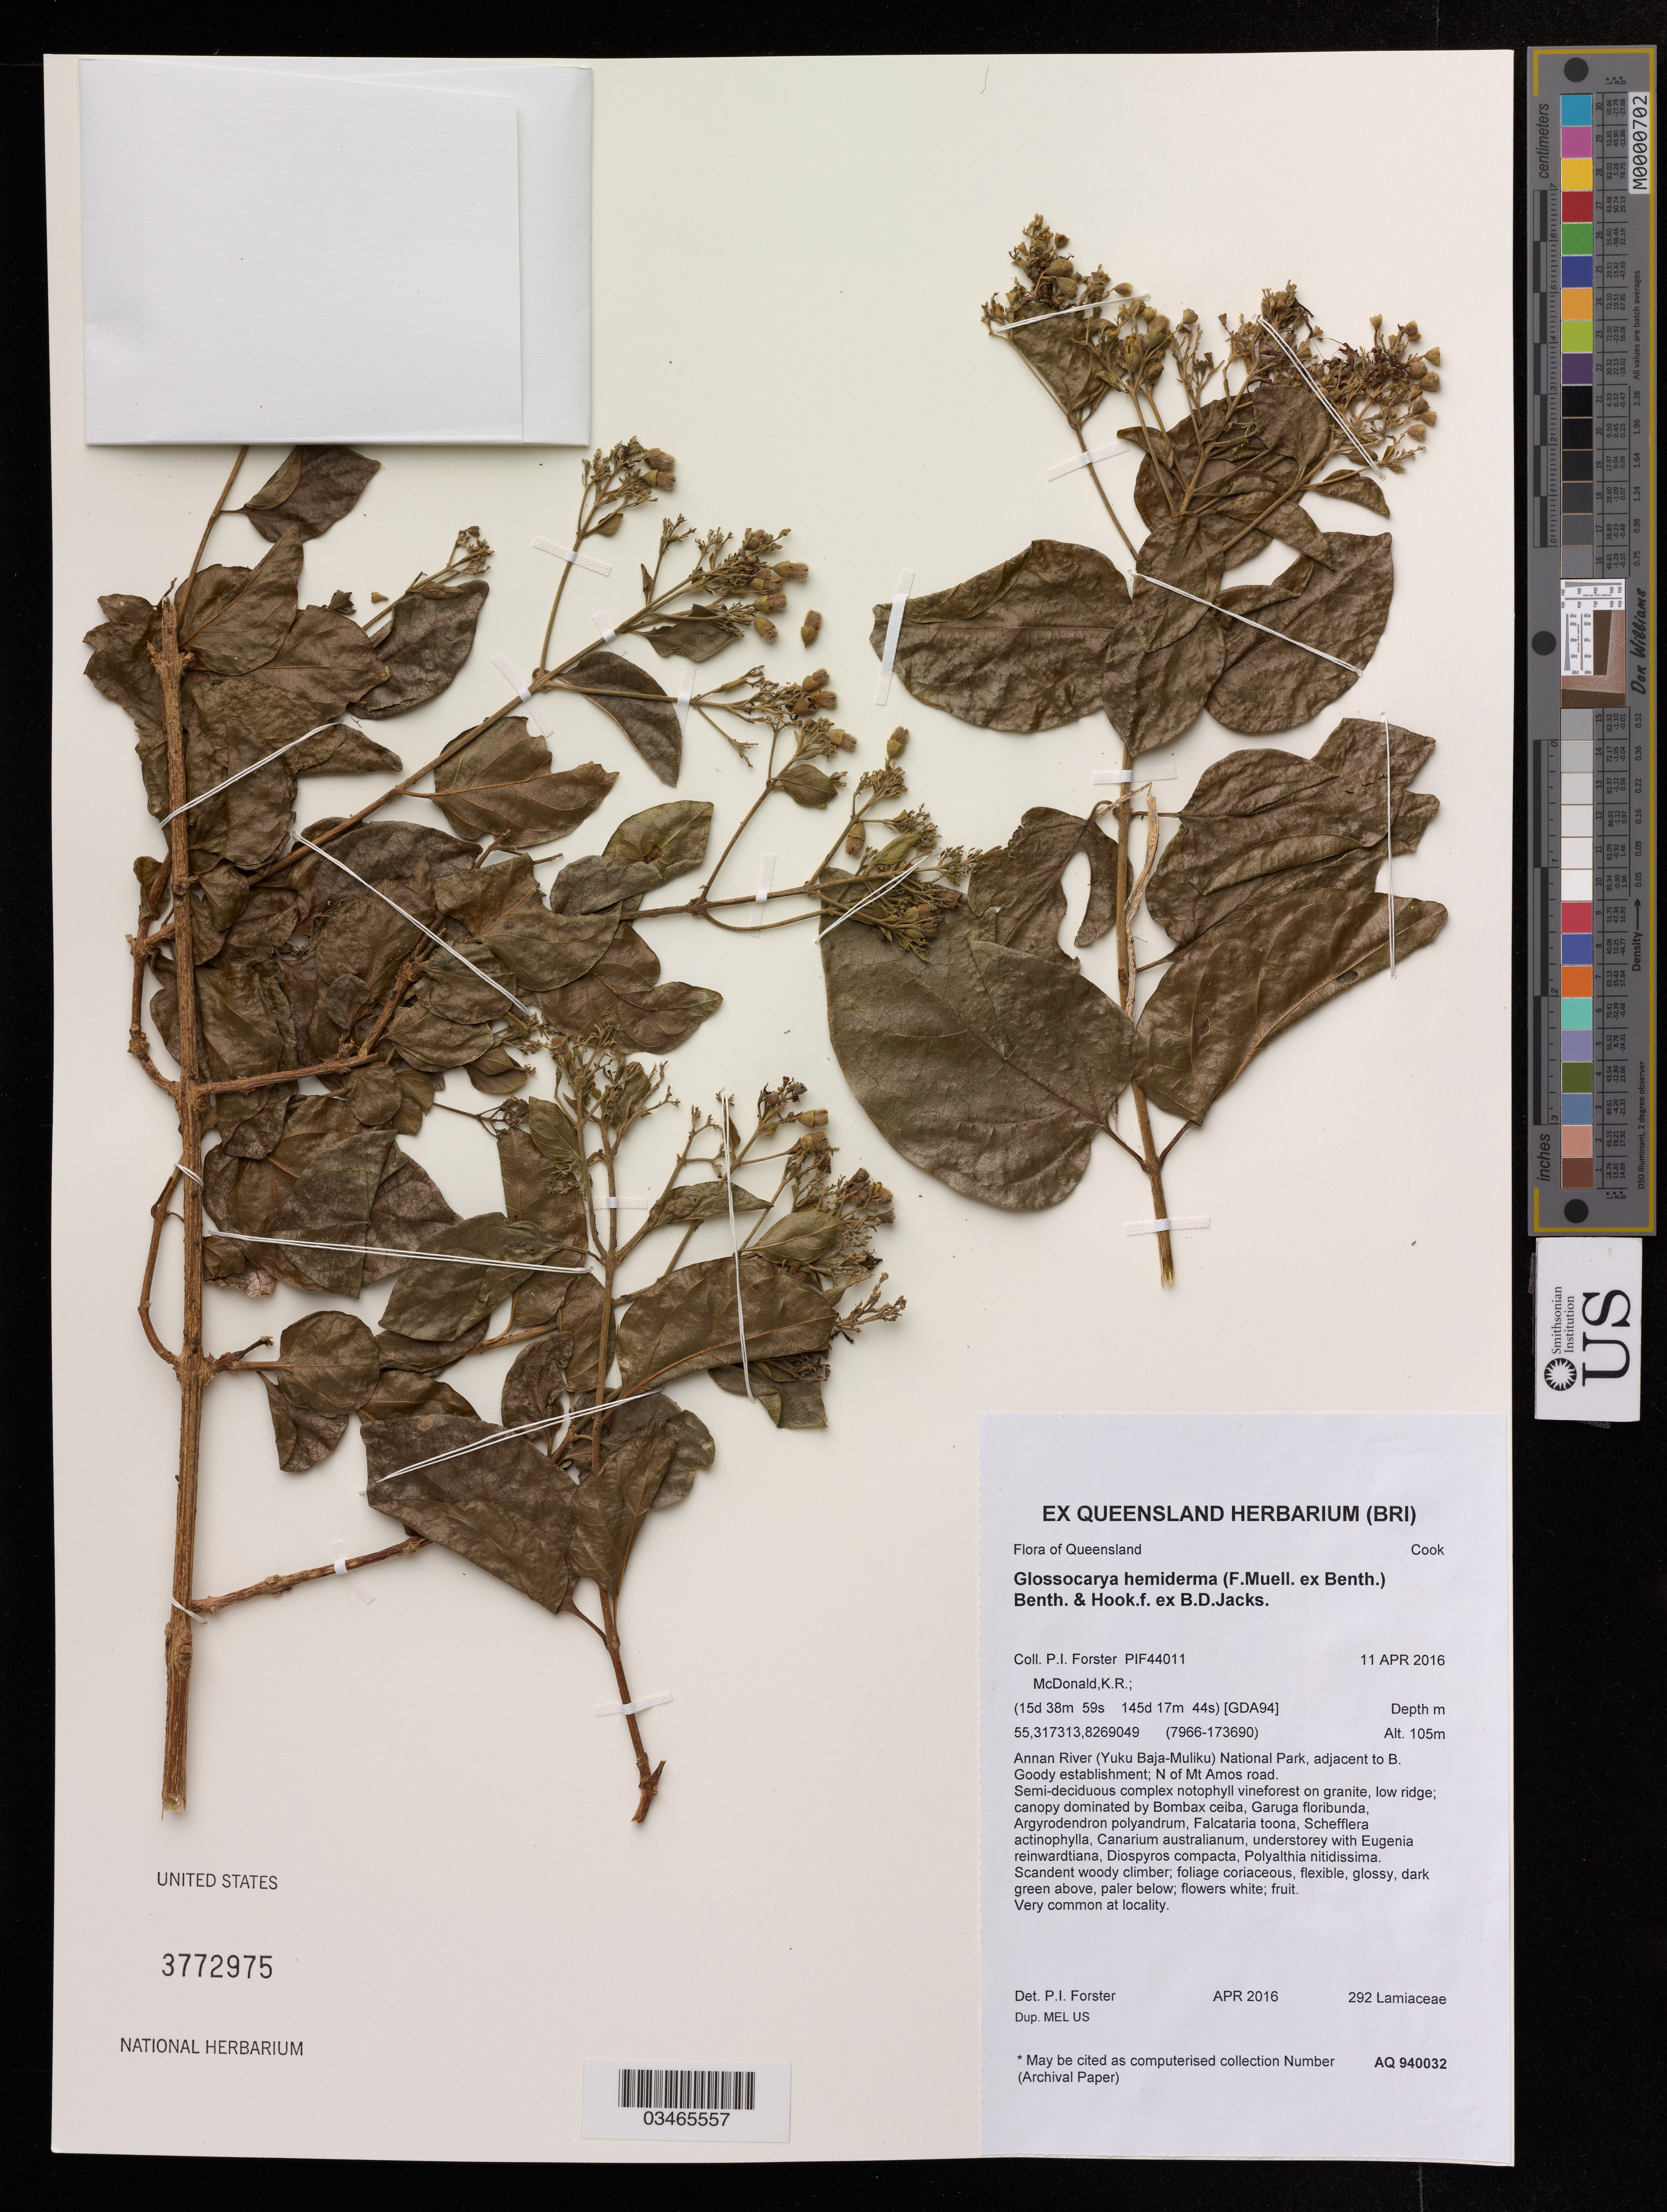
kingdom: Plantae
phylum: Tracheophyta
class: Magnoliopsida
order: Lamiales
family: Lamiaceae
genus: Glossocarya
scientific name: Glossocarya hemiderma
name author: (F. Muell. ex Benth.) Benth. ex B.D. Jacks.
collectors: P. Forster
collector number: AQ 940032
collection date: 2016-04-11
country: Australia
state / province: Queensland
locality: Annan River (Yuku Baja-Muliku) National Park, adjacent to B. Goody establishment; N of Mt. Amos Rd.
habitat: Semi-deciduous complex notophyll vineforest on granite, low ridge.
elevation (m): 105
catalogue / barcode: US 3772975